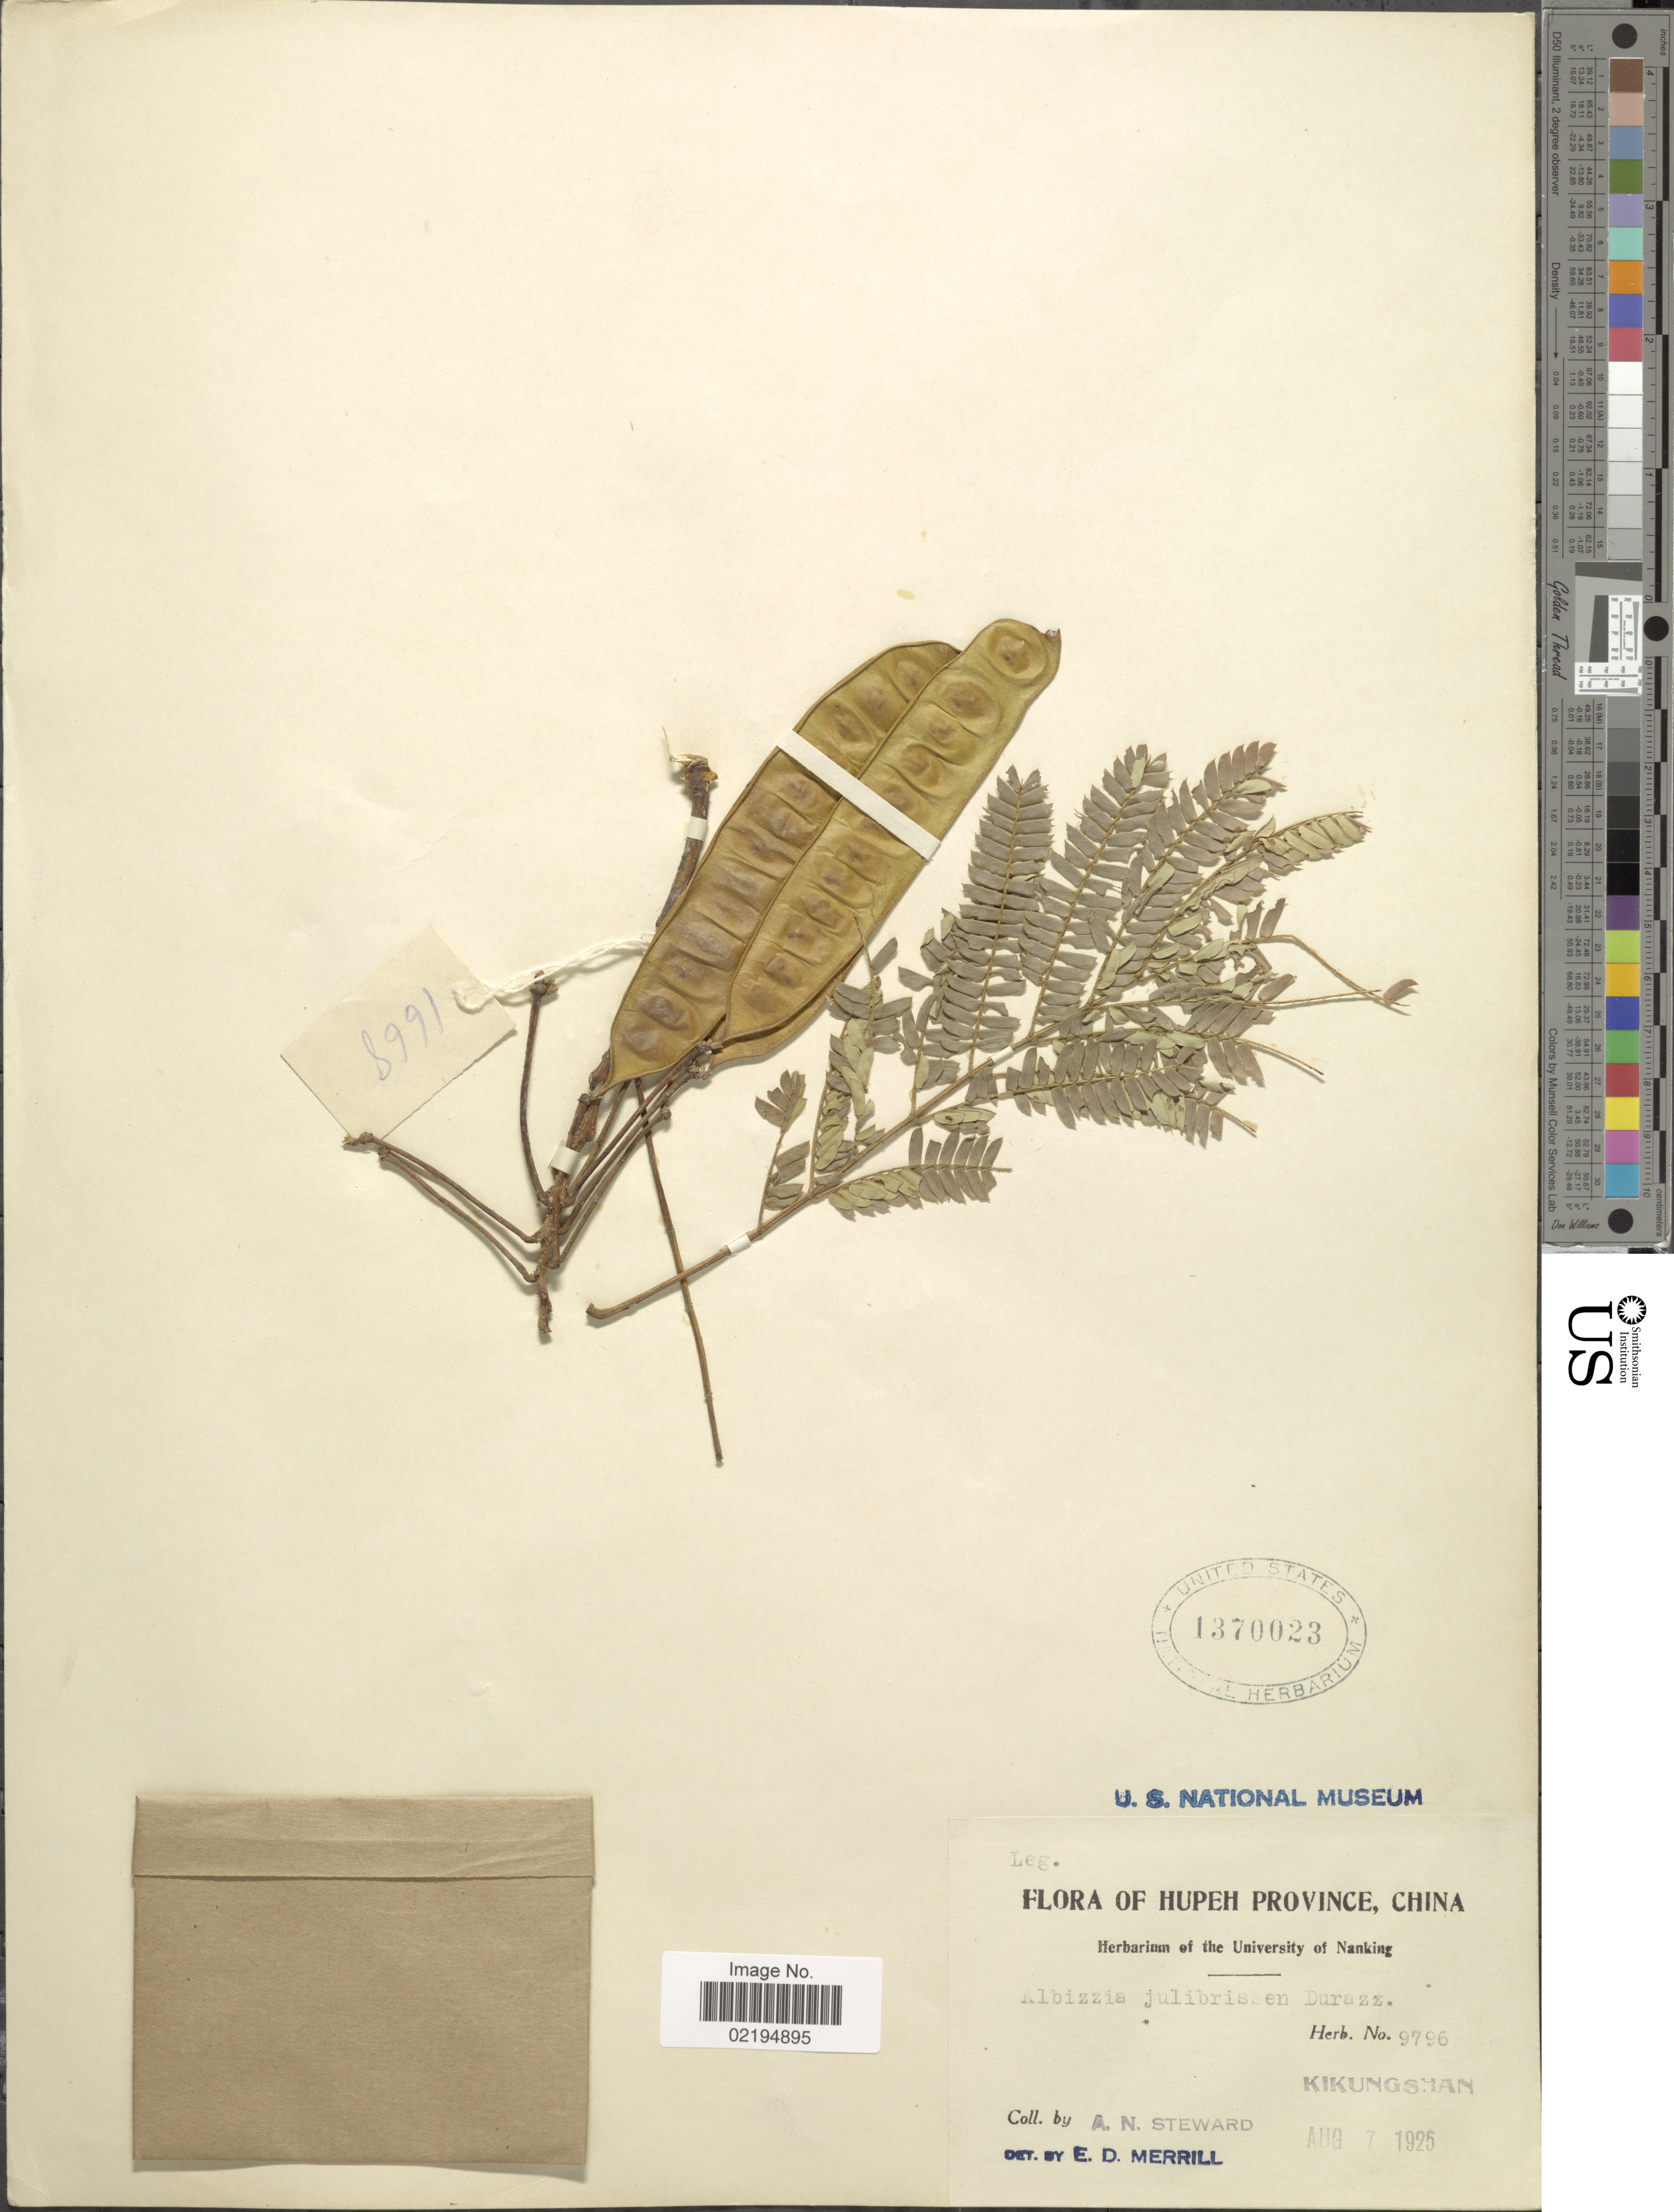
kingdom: Plantae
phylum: Tracheophyta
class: Magnoliopsida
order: Fabales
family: Fabaceae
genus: Albizia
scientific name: Albizia julibrissin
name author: Durazz.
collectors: A. N. Steward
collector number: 9796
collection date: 1925-08-07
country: China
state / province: Hubei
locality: Hupeh Province, Kikungsman [interpreted].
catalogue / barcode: US 1370023